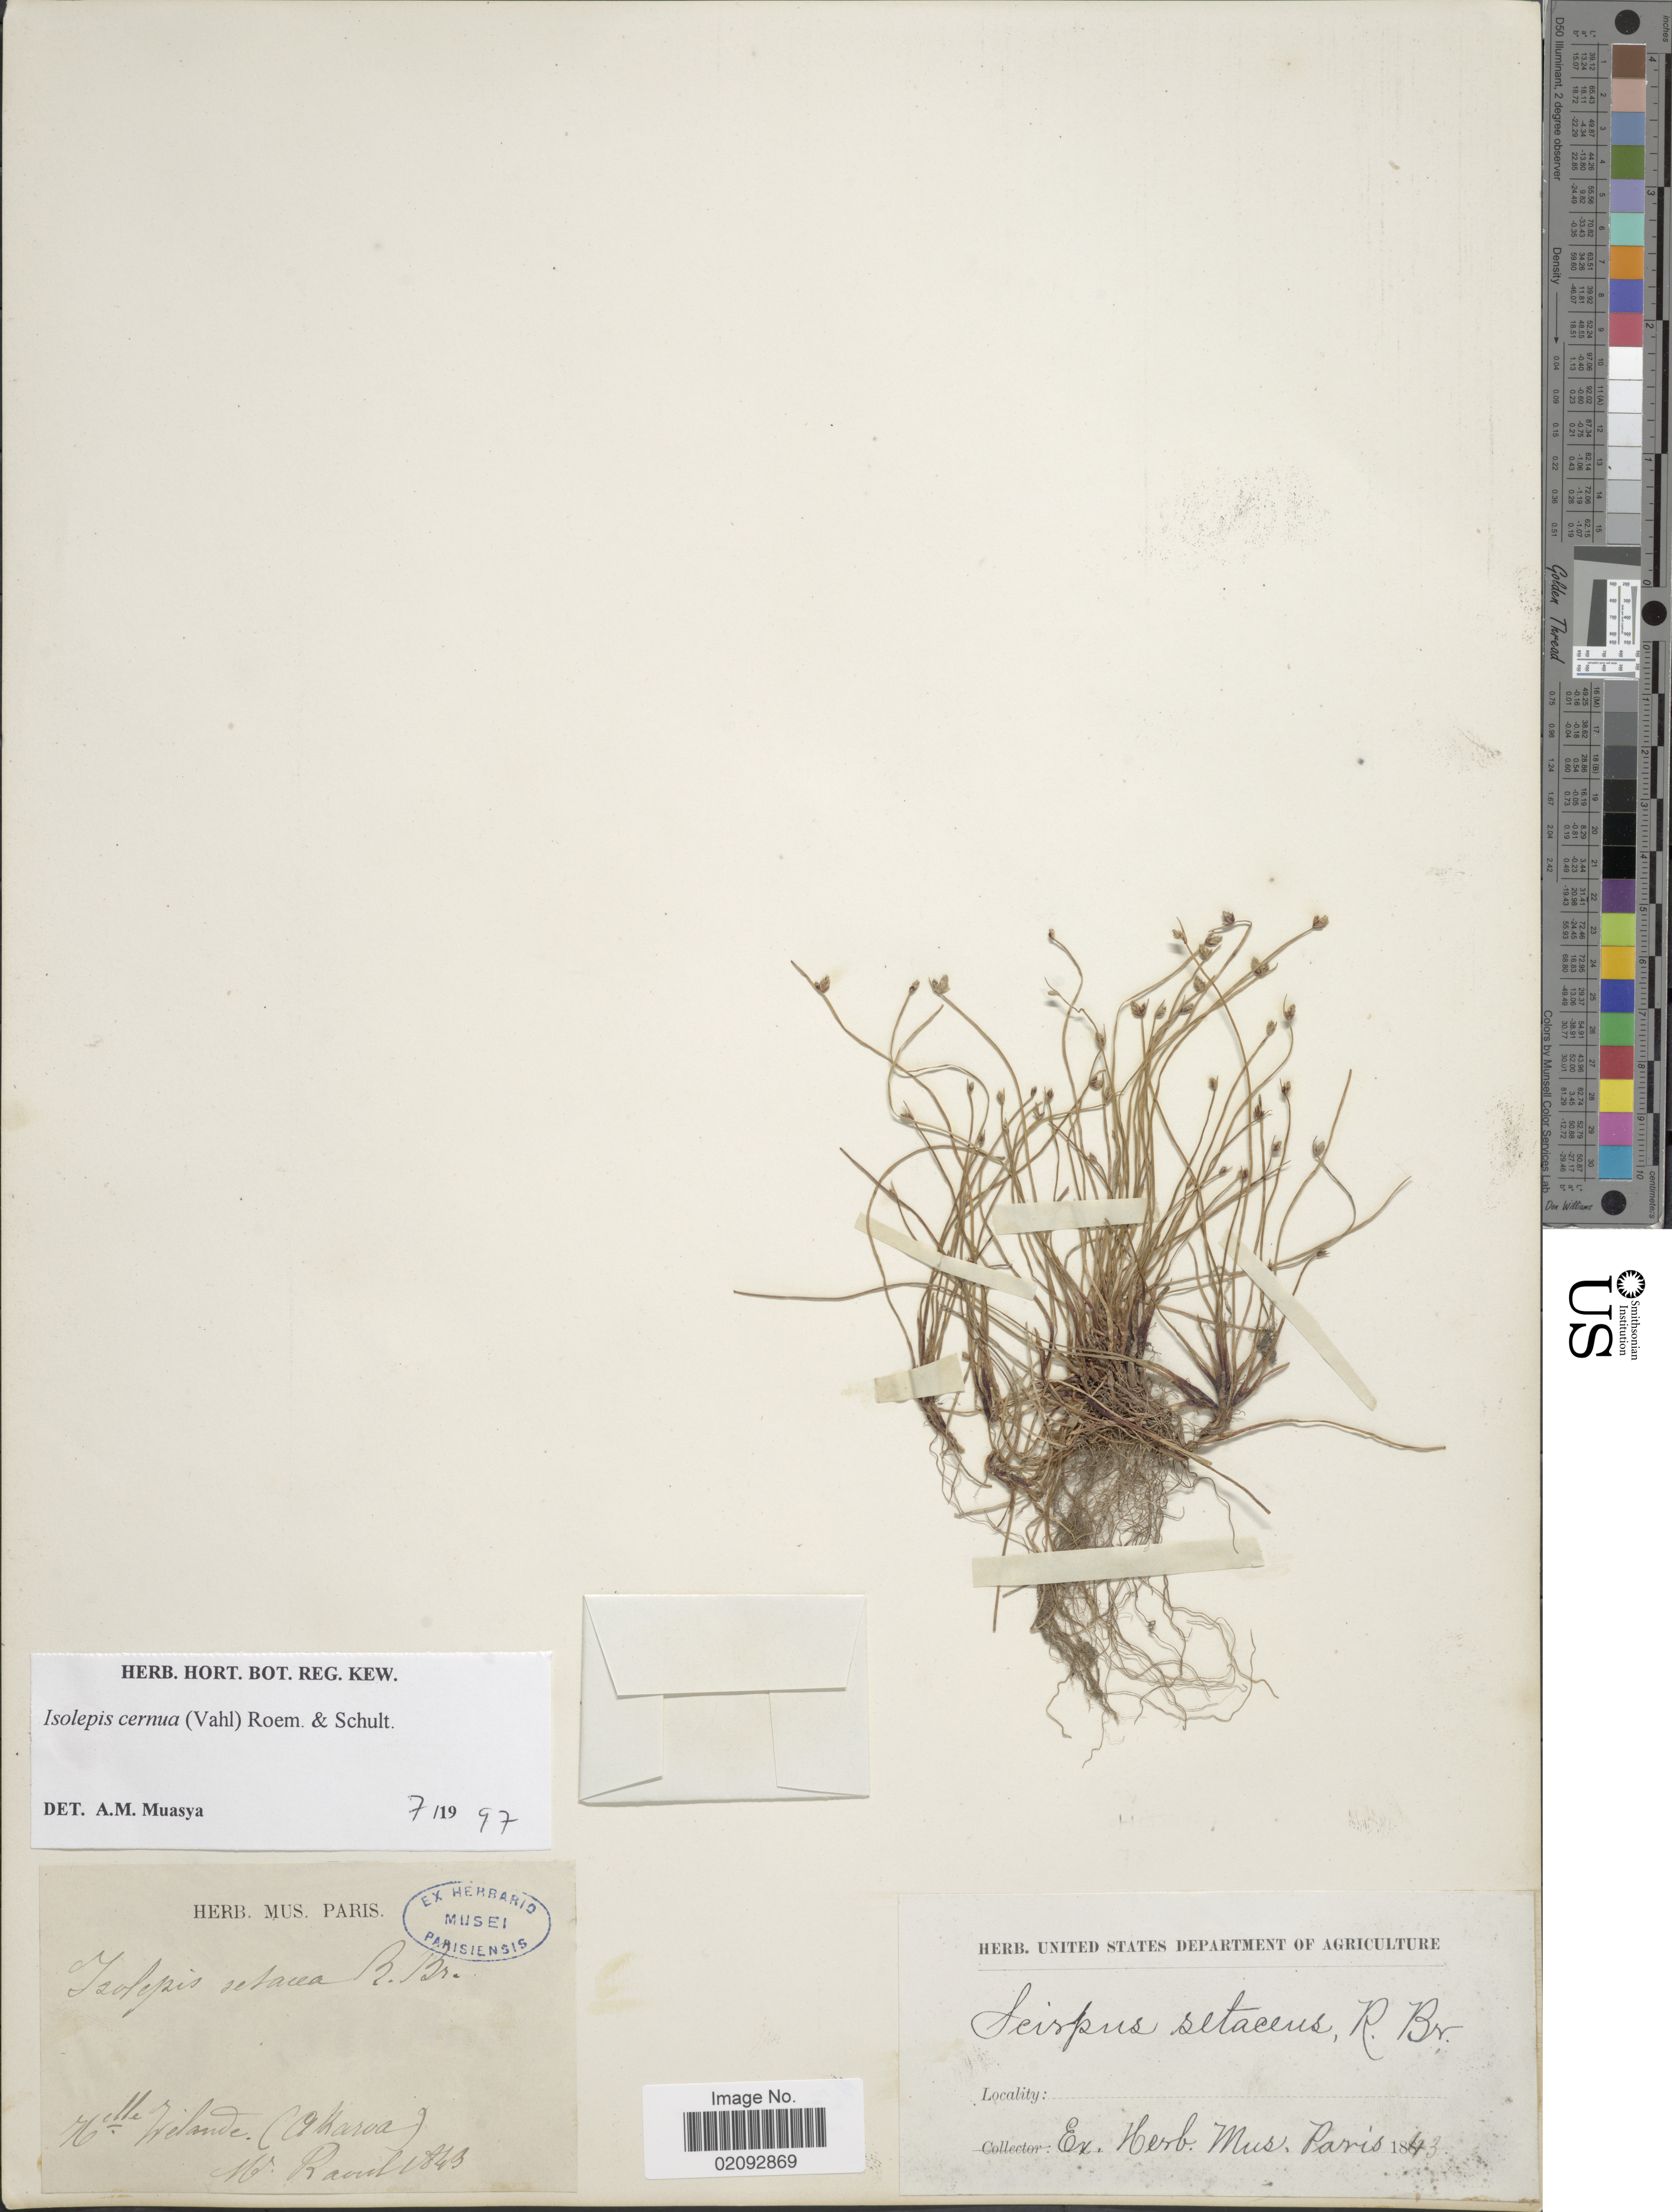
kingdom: Plantae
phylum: Tracheophyta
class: Liliopsida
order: Poales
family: Cyperaceae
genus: Isolepis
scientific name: Isolepis cernua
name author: (Vahl) Roem. & Schult.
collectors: M. Raoul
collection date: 1843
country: New Zealand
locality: (Okaroa)